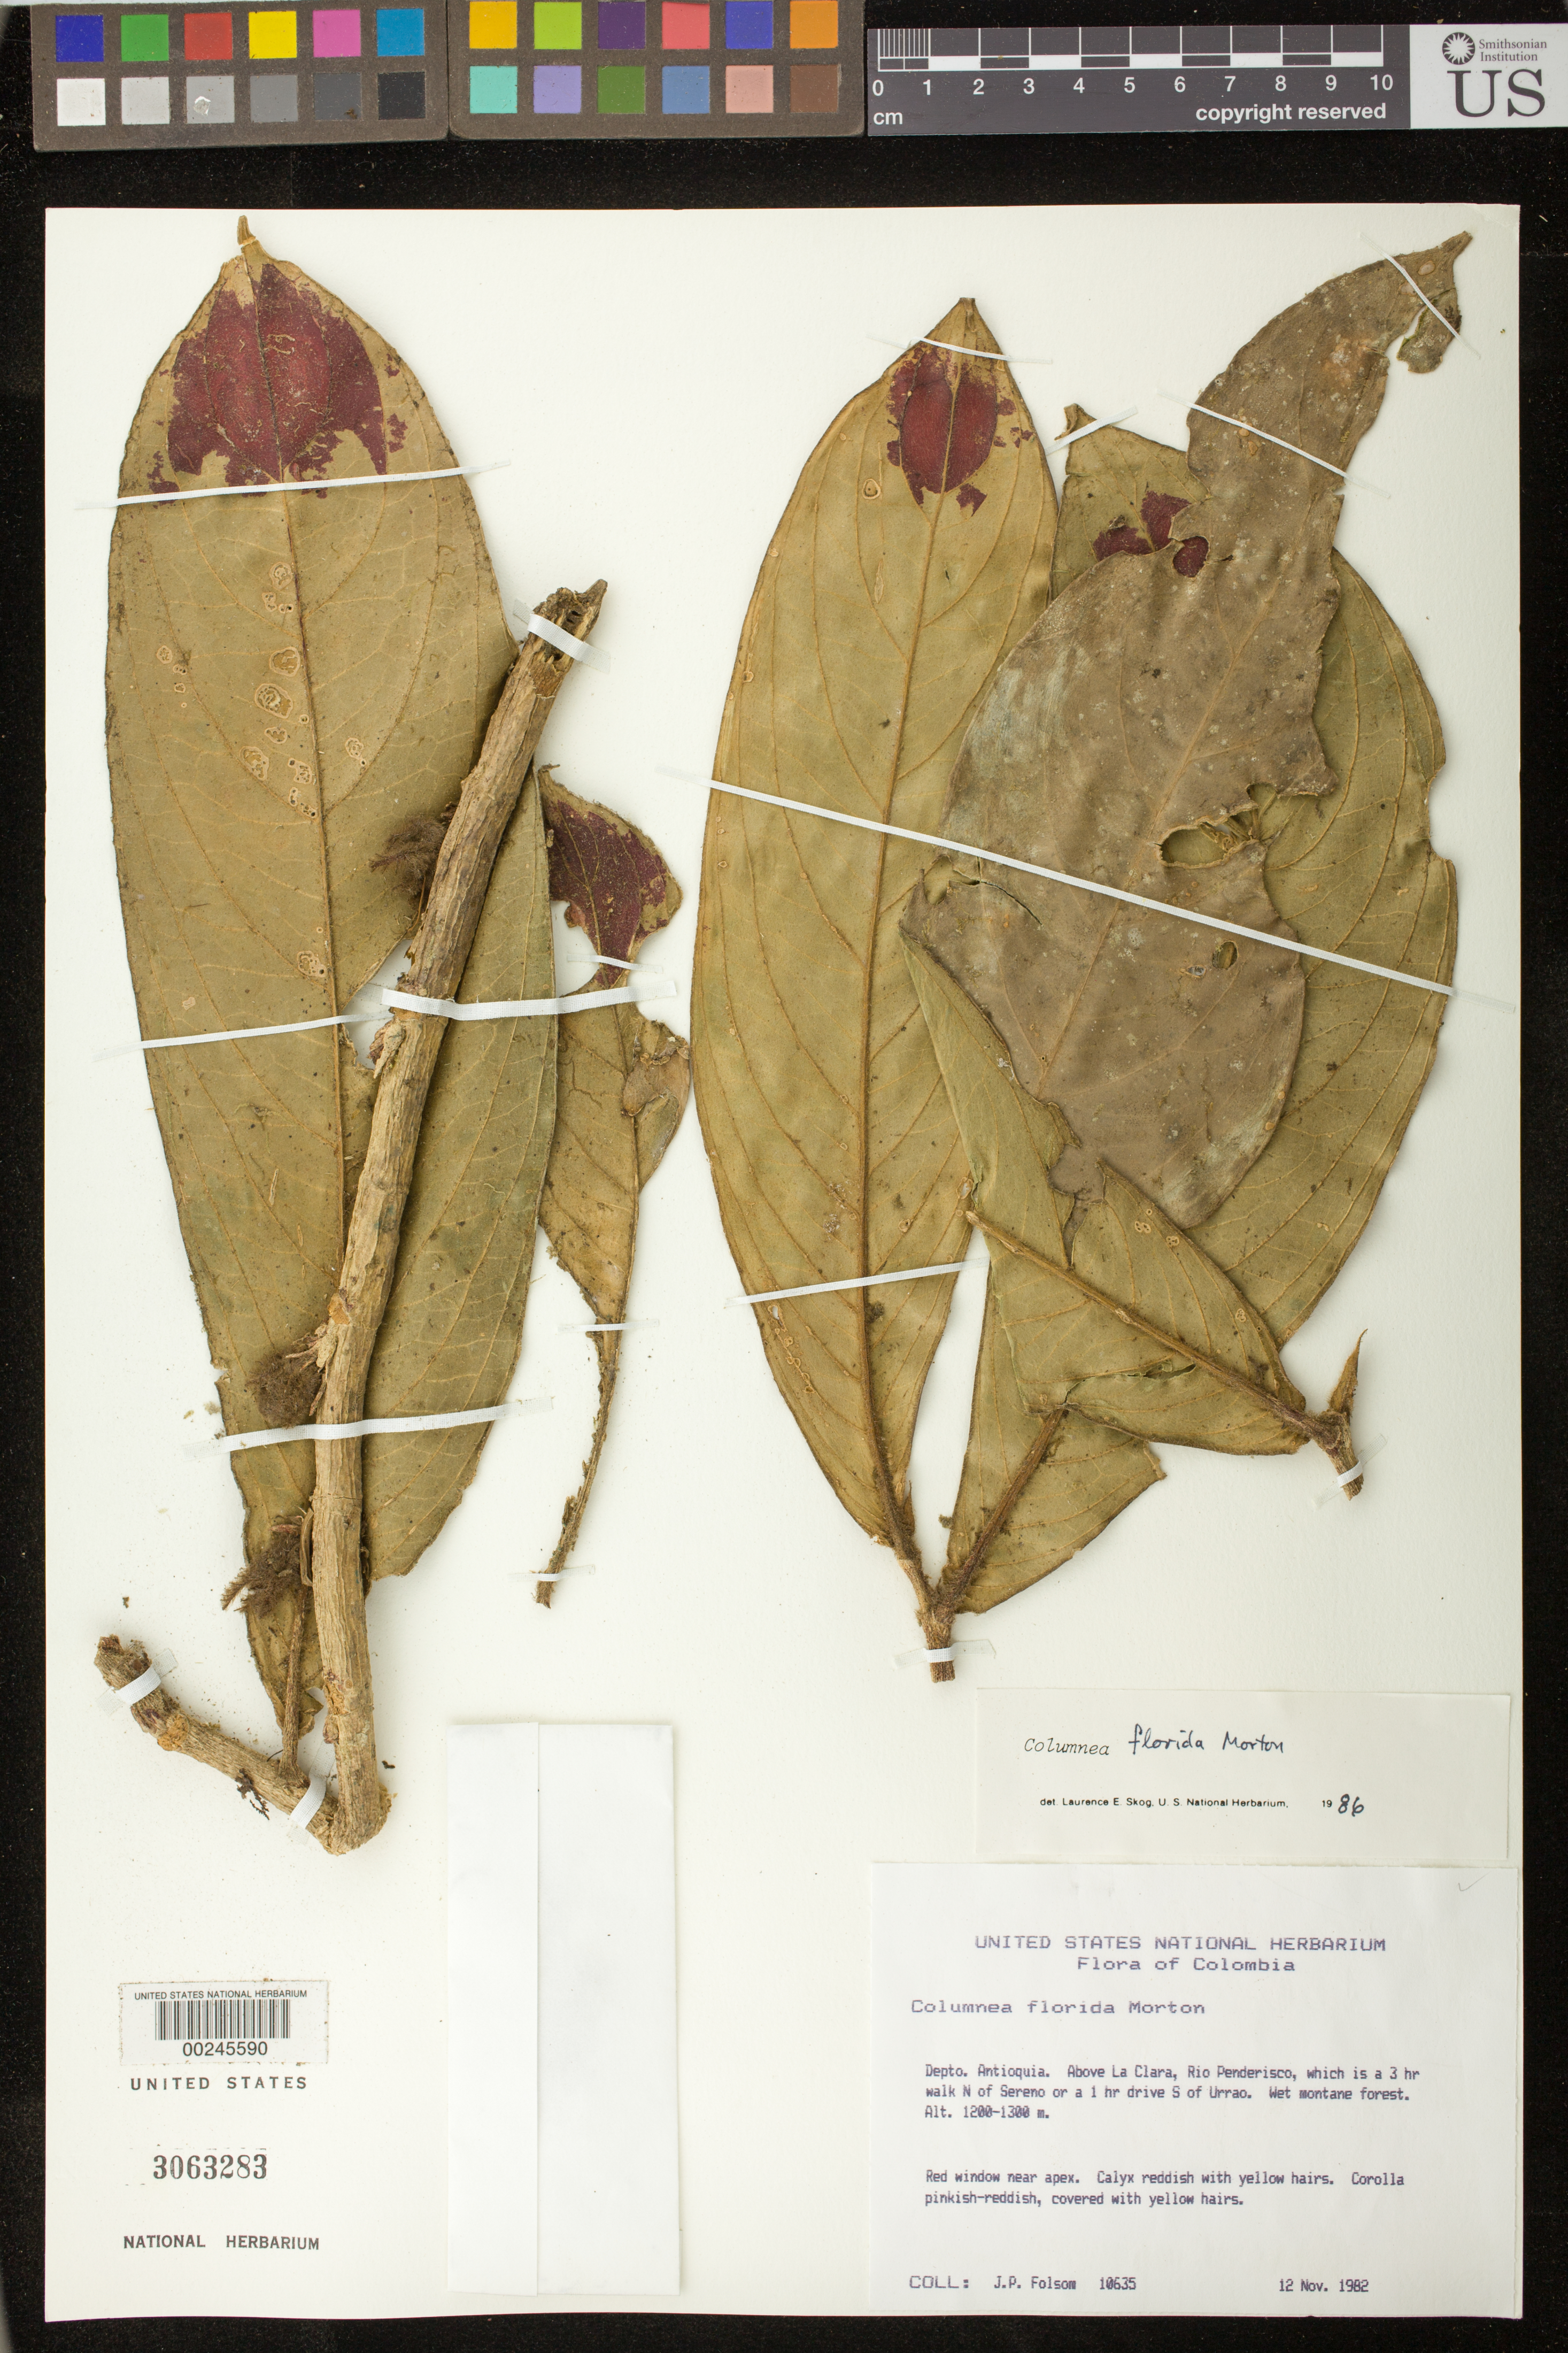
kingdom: Plantae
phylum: Tracheophyta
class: Magnoliopsida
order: Lamiales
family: Gesneriaceae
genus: Columnea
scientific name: Columnea florida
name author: C.V. Morton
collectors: J. P. Folsom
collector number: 10635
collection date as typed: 12 Nov 1982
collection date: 1982-11-12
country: Colombia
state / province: Antioquia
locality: Above La Clara, Rio Penderisco, which is a 3 hr walk N of Sereno or a 1 hr Drive S of Urrao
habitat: Wet montane forest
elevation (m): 1200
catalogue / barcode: US 3063283